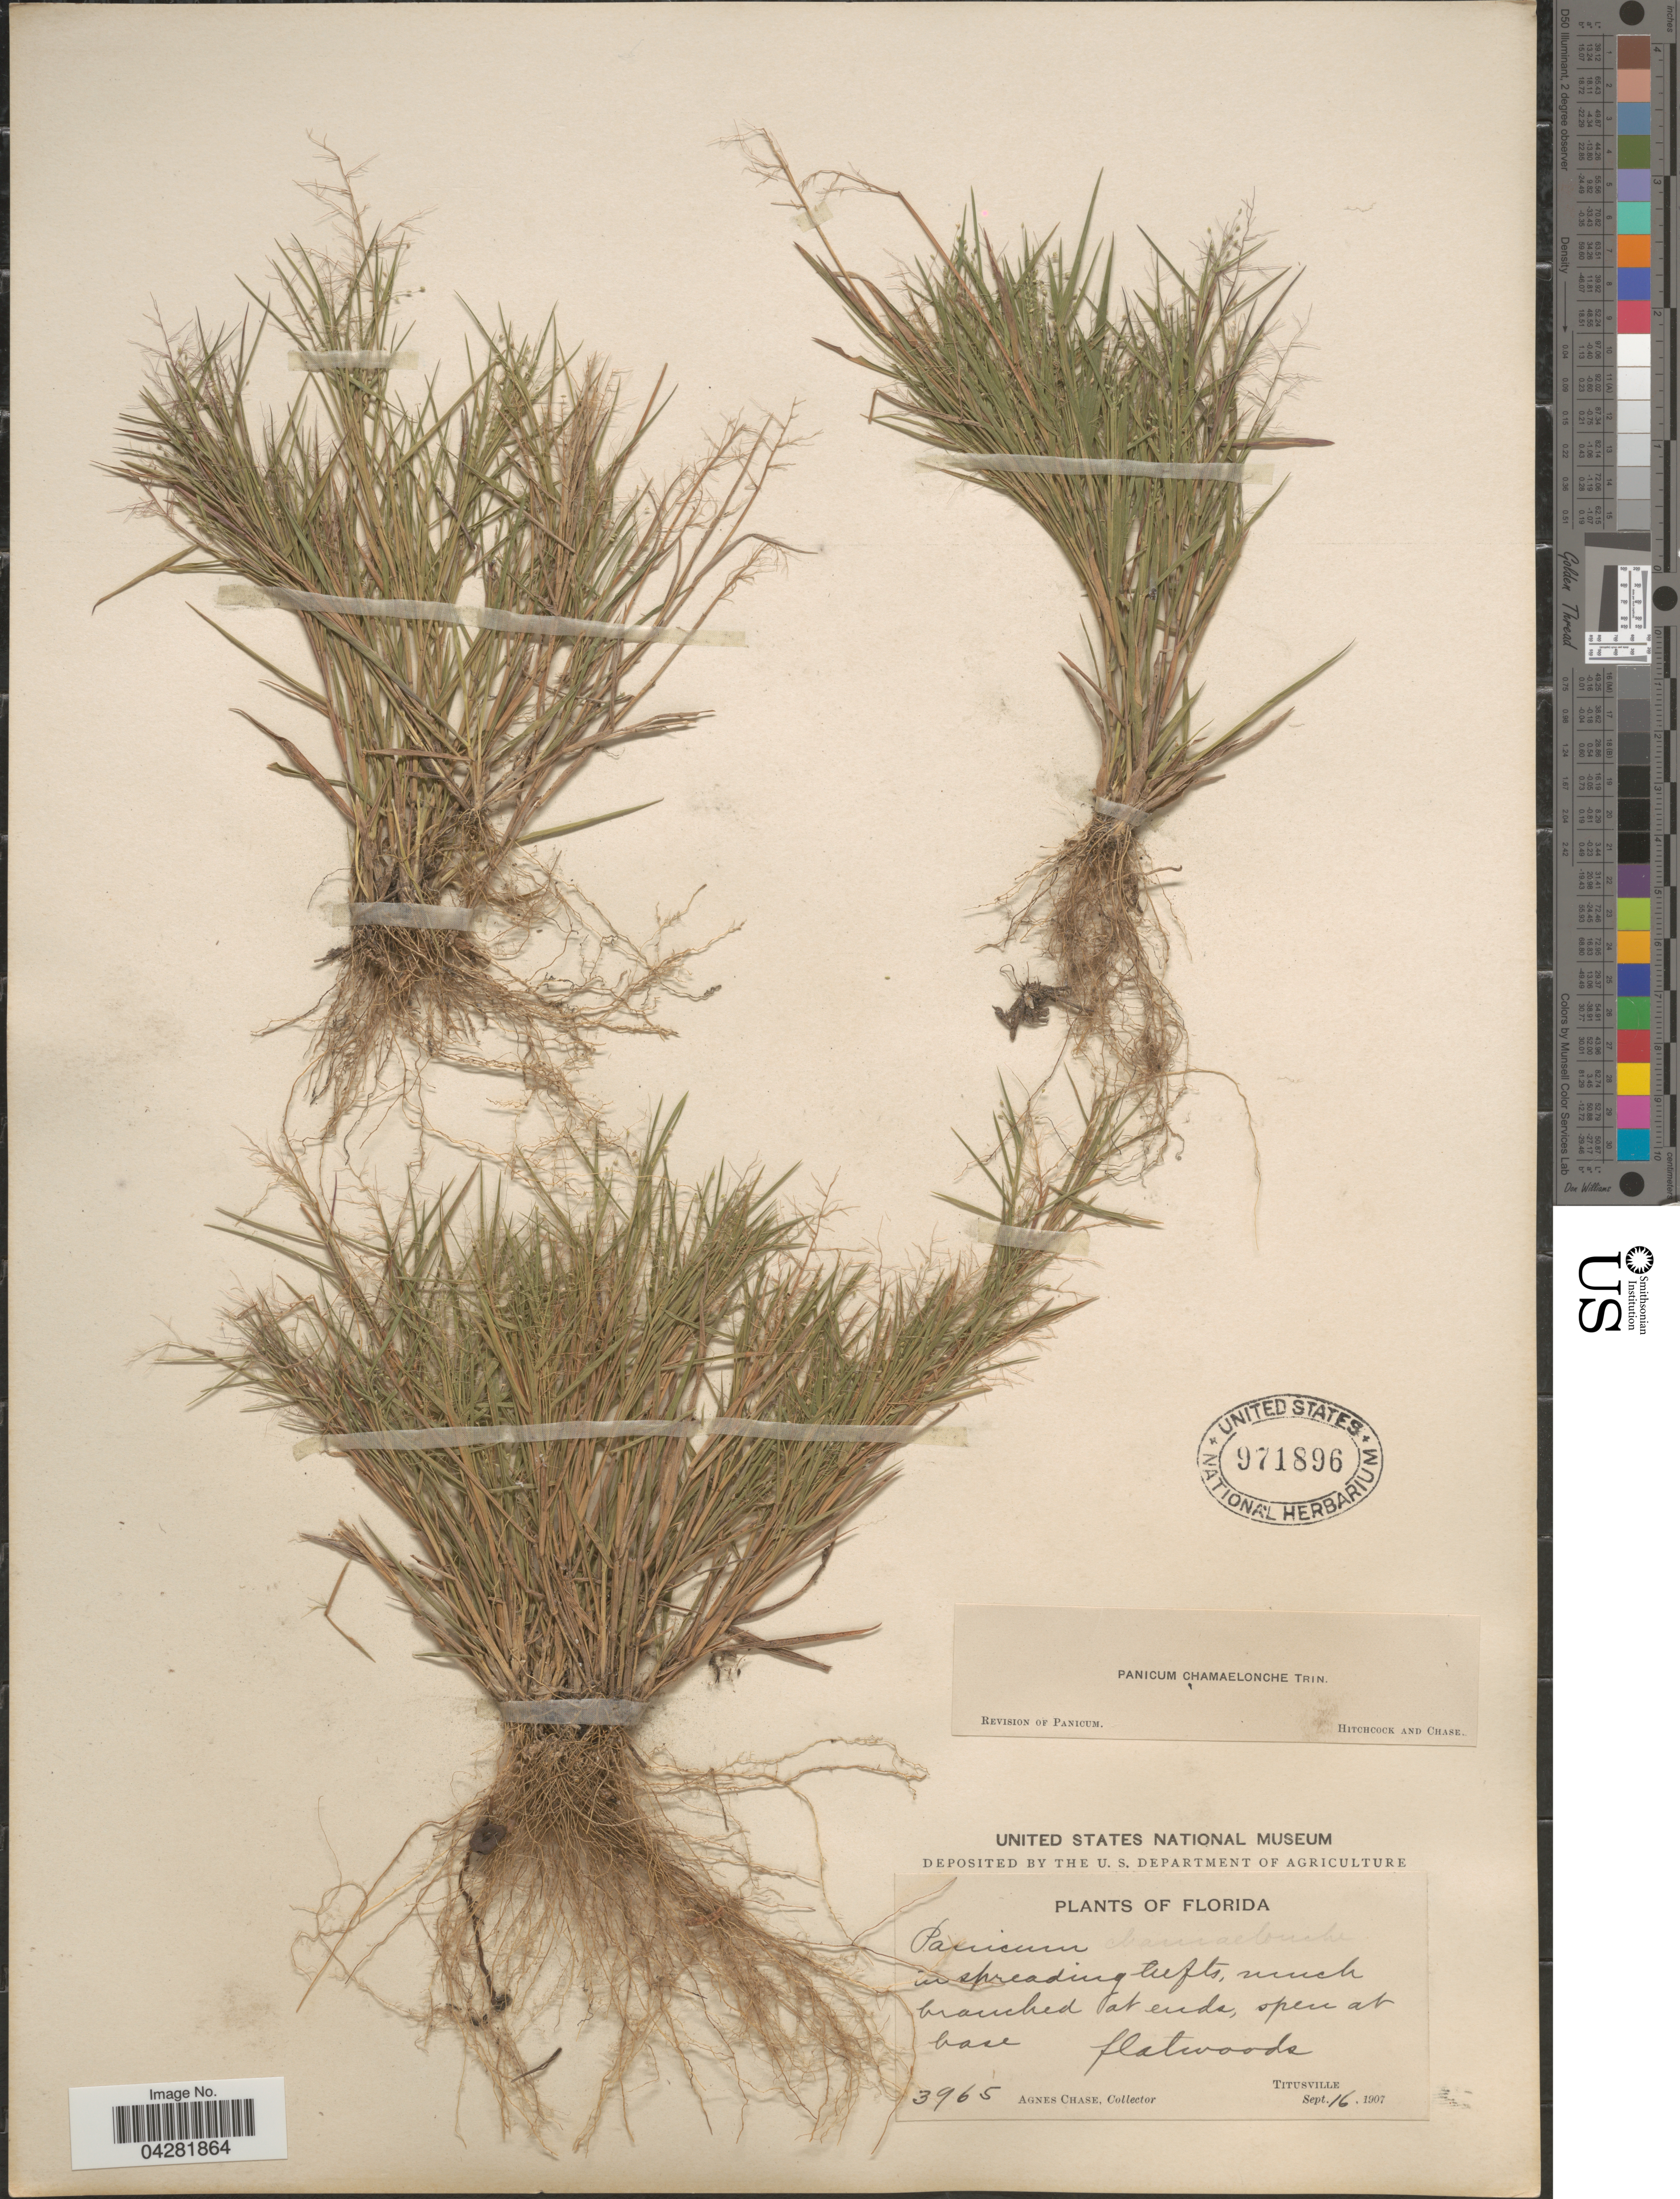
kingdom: Plantae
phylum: Tracheophyta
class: Liliopsida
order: Poales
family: Poaceae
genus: Dichanthelium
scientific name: Dichanthelium ensifolium var. ensifolium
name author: (Baldwin ex Elliot) Gould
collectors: A. Chase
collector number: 3965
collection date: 1907-09-16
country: United States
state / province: Florida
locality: Titusville.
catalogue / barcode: US 971896